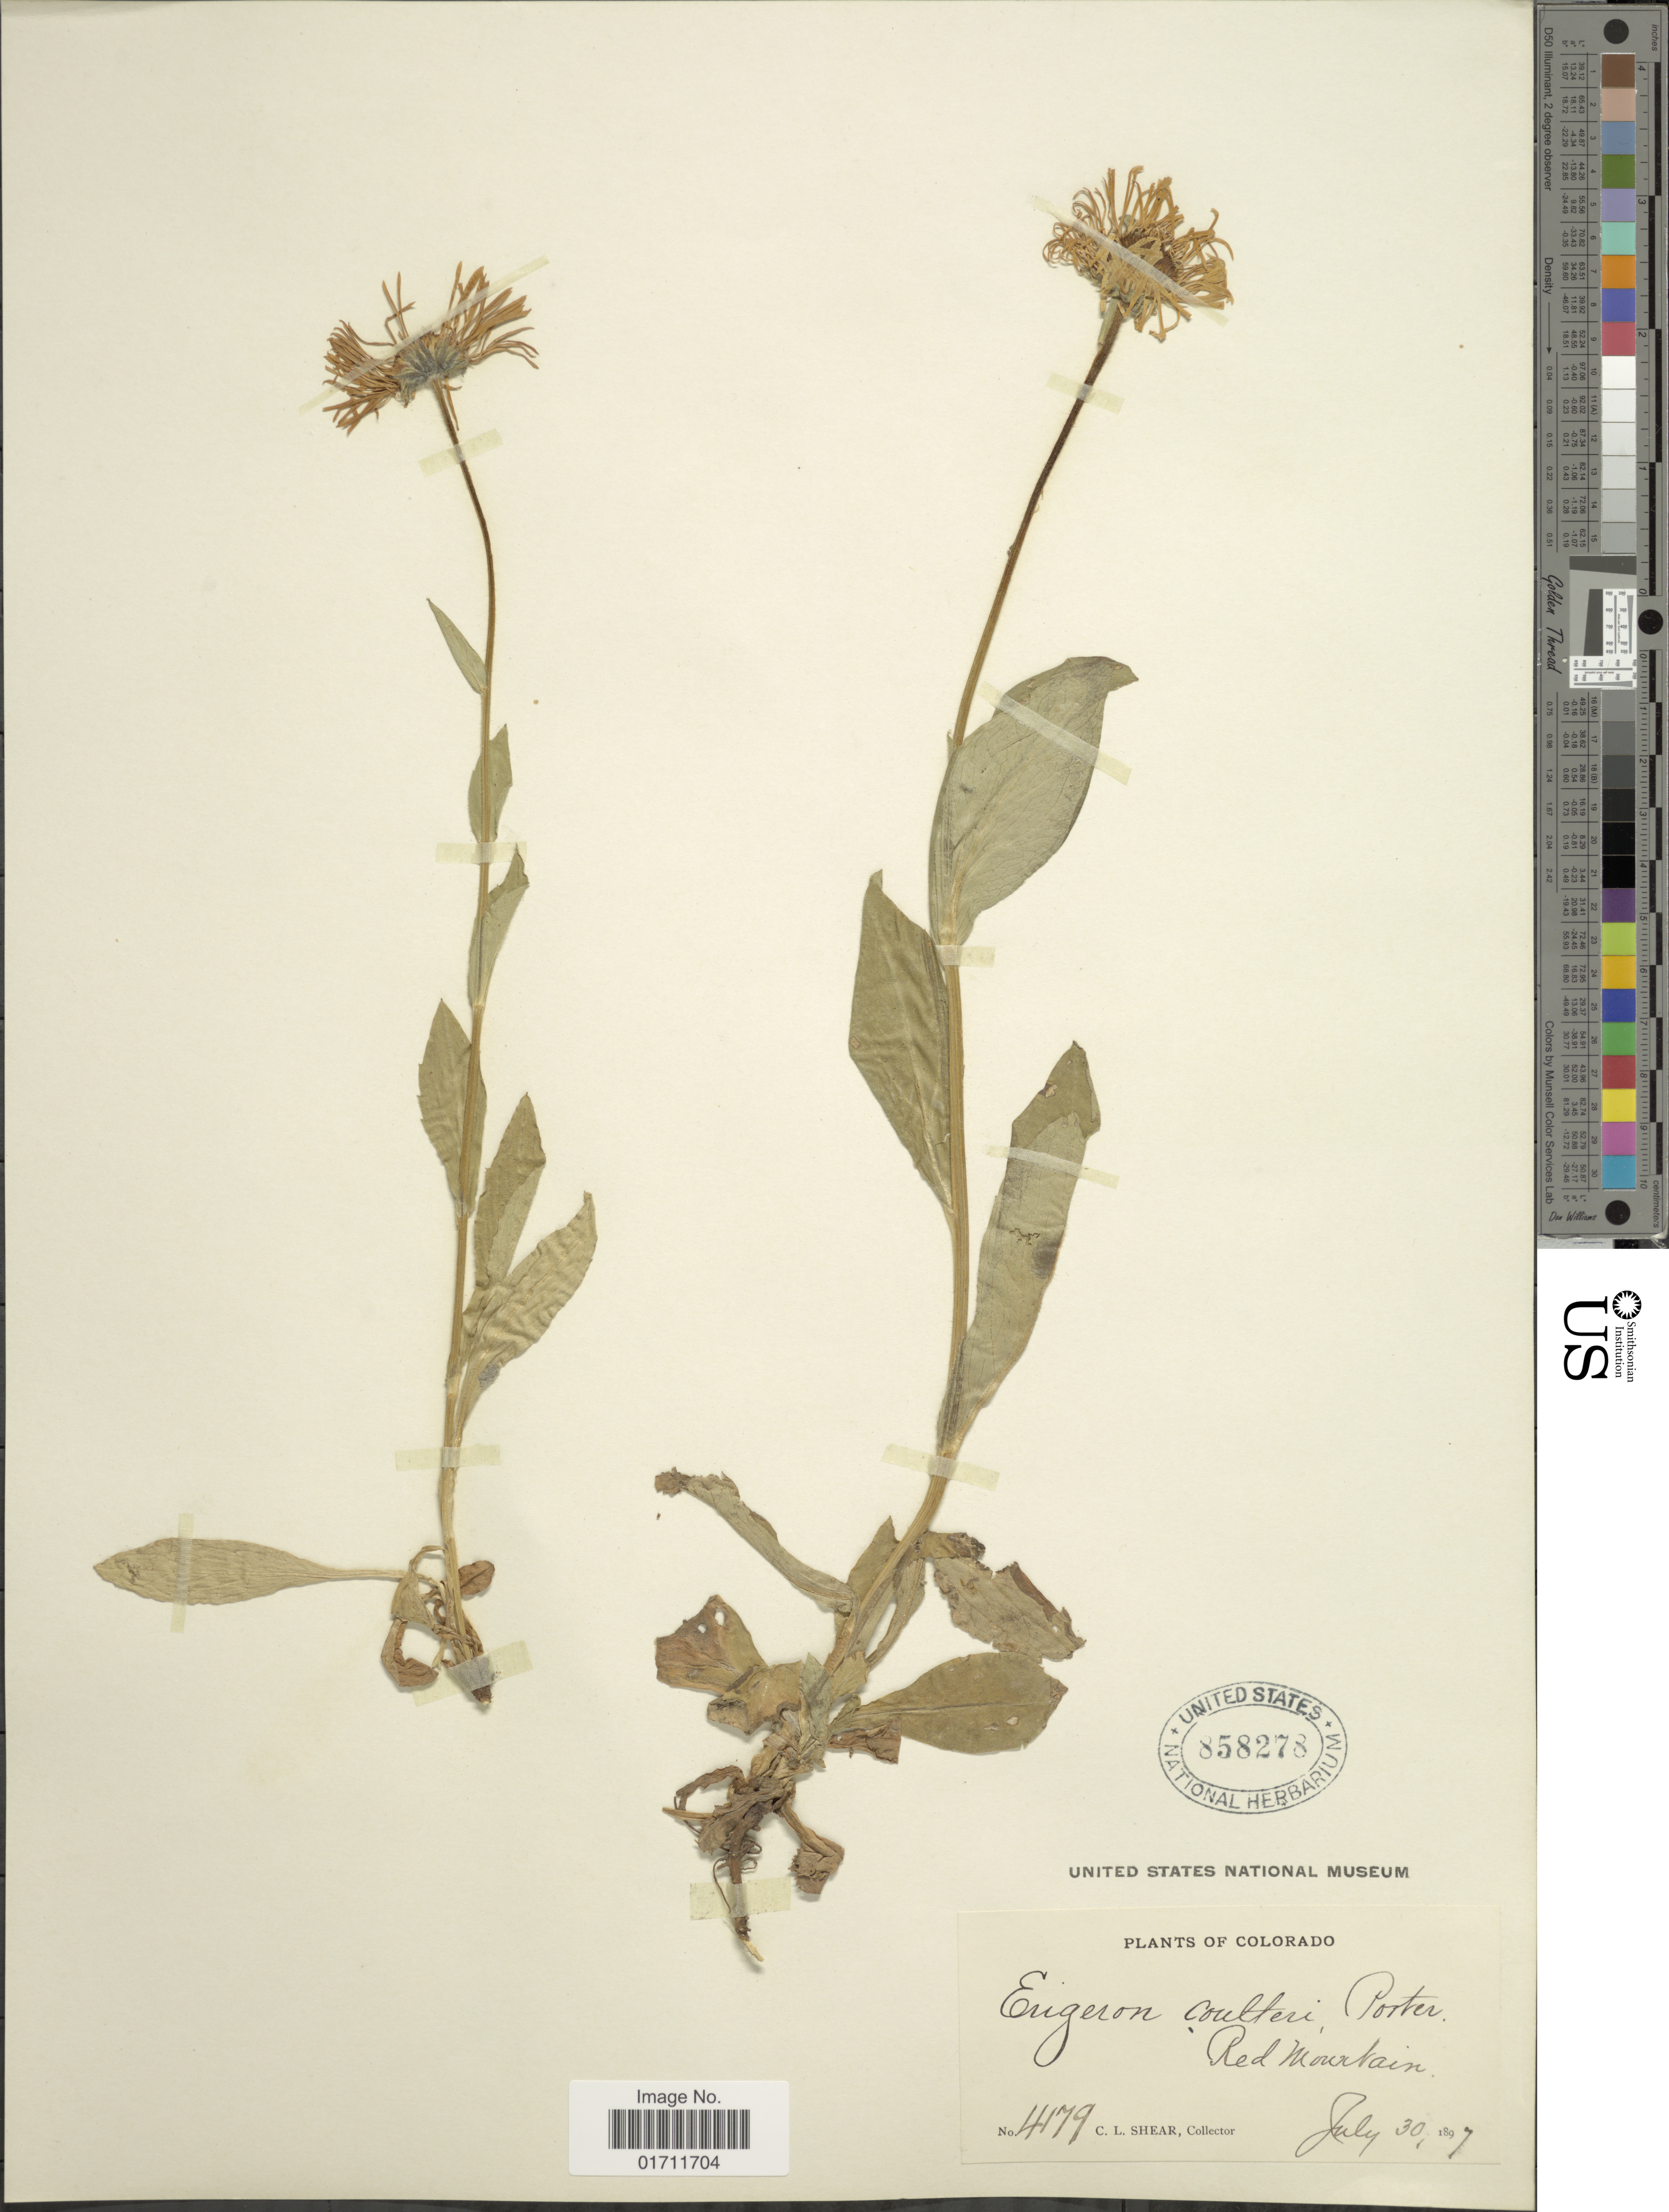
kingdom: Plantae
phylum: Tracheophyta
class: Magnoliopsida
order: Asterales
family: Asteraceae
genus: Erigeron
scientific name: Erigeron coulteri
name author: Porter in Porter & J.M. Coult.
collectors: C. L. Shear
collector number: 4179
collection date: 1897-07-30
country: United States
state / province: Colorado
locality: Red Mountain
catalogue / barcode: US 858278